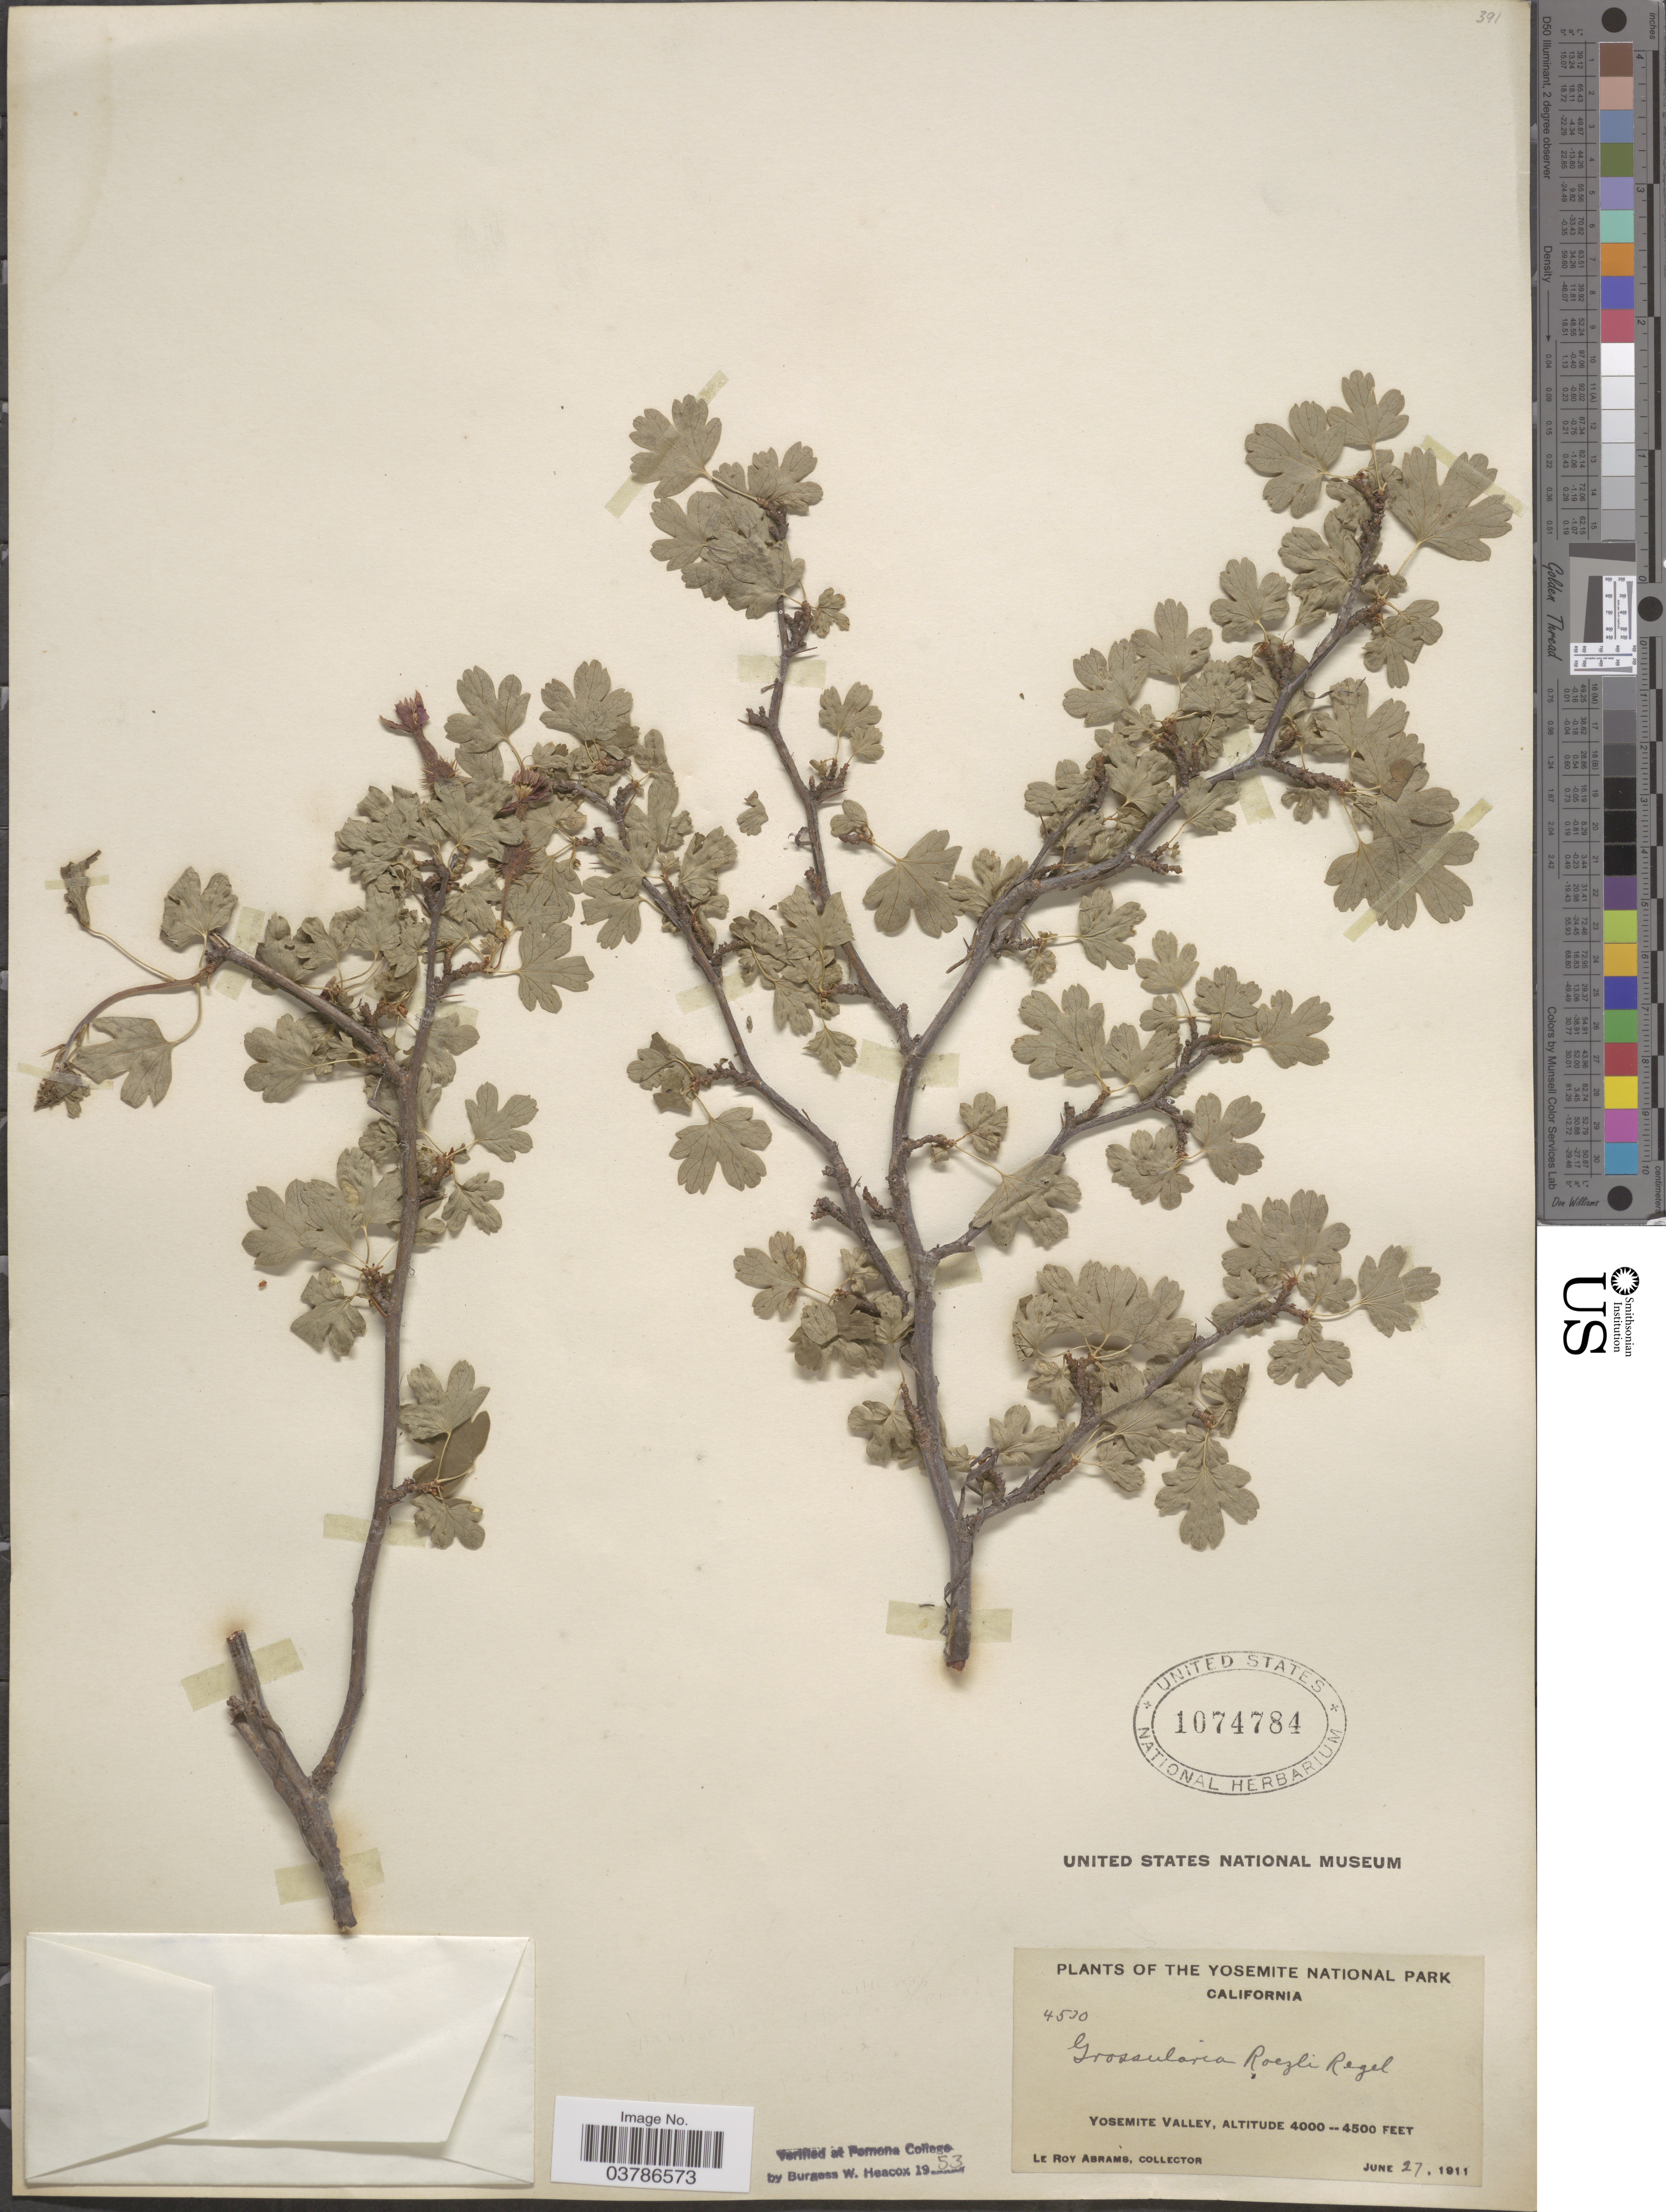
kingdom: Plantae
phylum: Tracheophyta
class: Magnoliopsida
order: Saxifragales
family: Grossulariaceae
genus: Ribes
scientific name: Ribes roezlii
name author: Regel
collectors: L. Abrams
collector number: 4530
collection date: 1911-06-27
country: United States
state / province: California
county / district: Mariposa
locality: The Yosemite National Park. Yosemite Valley.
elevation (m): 1219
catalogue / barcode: US 1074784